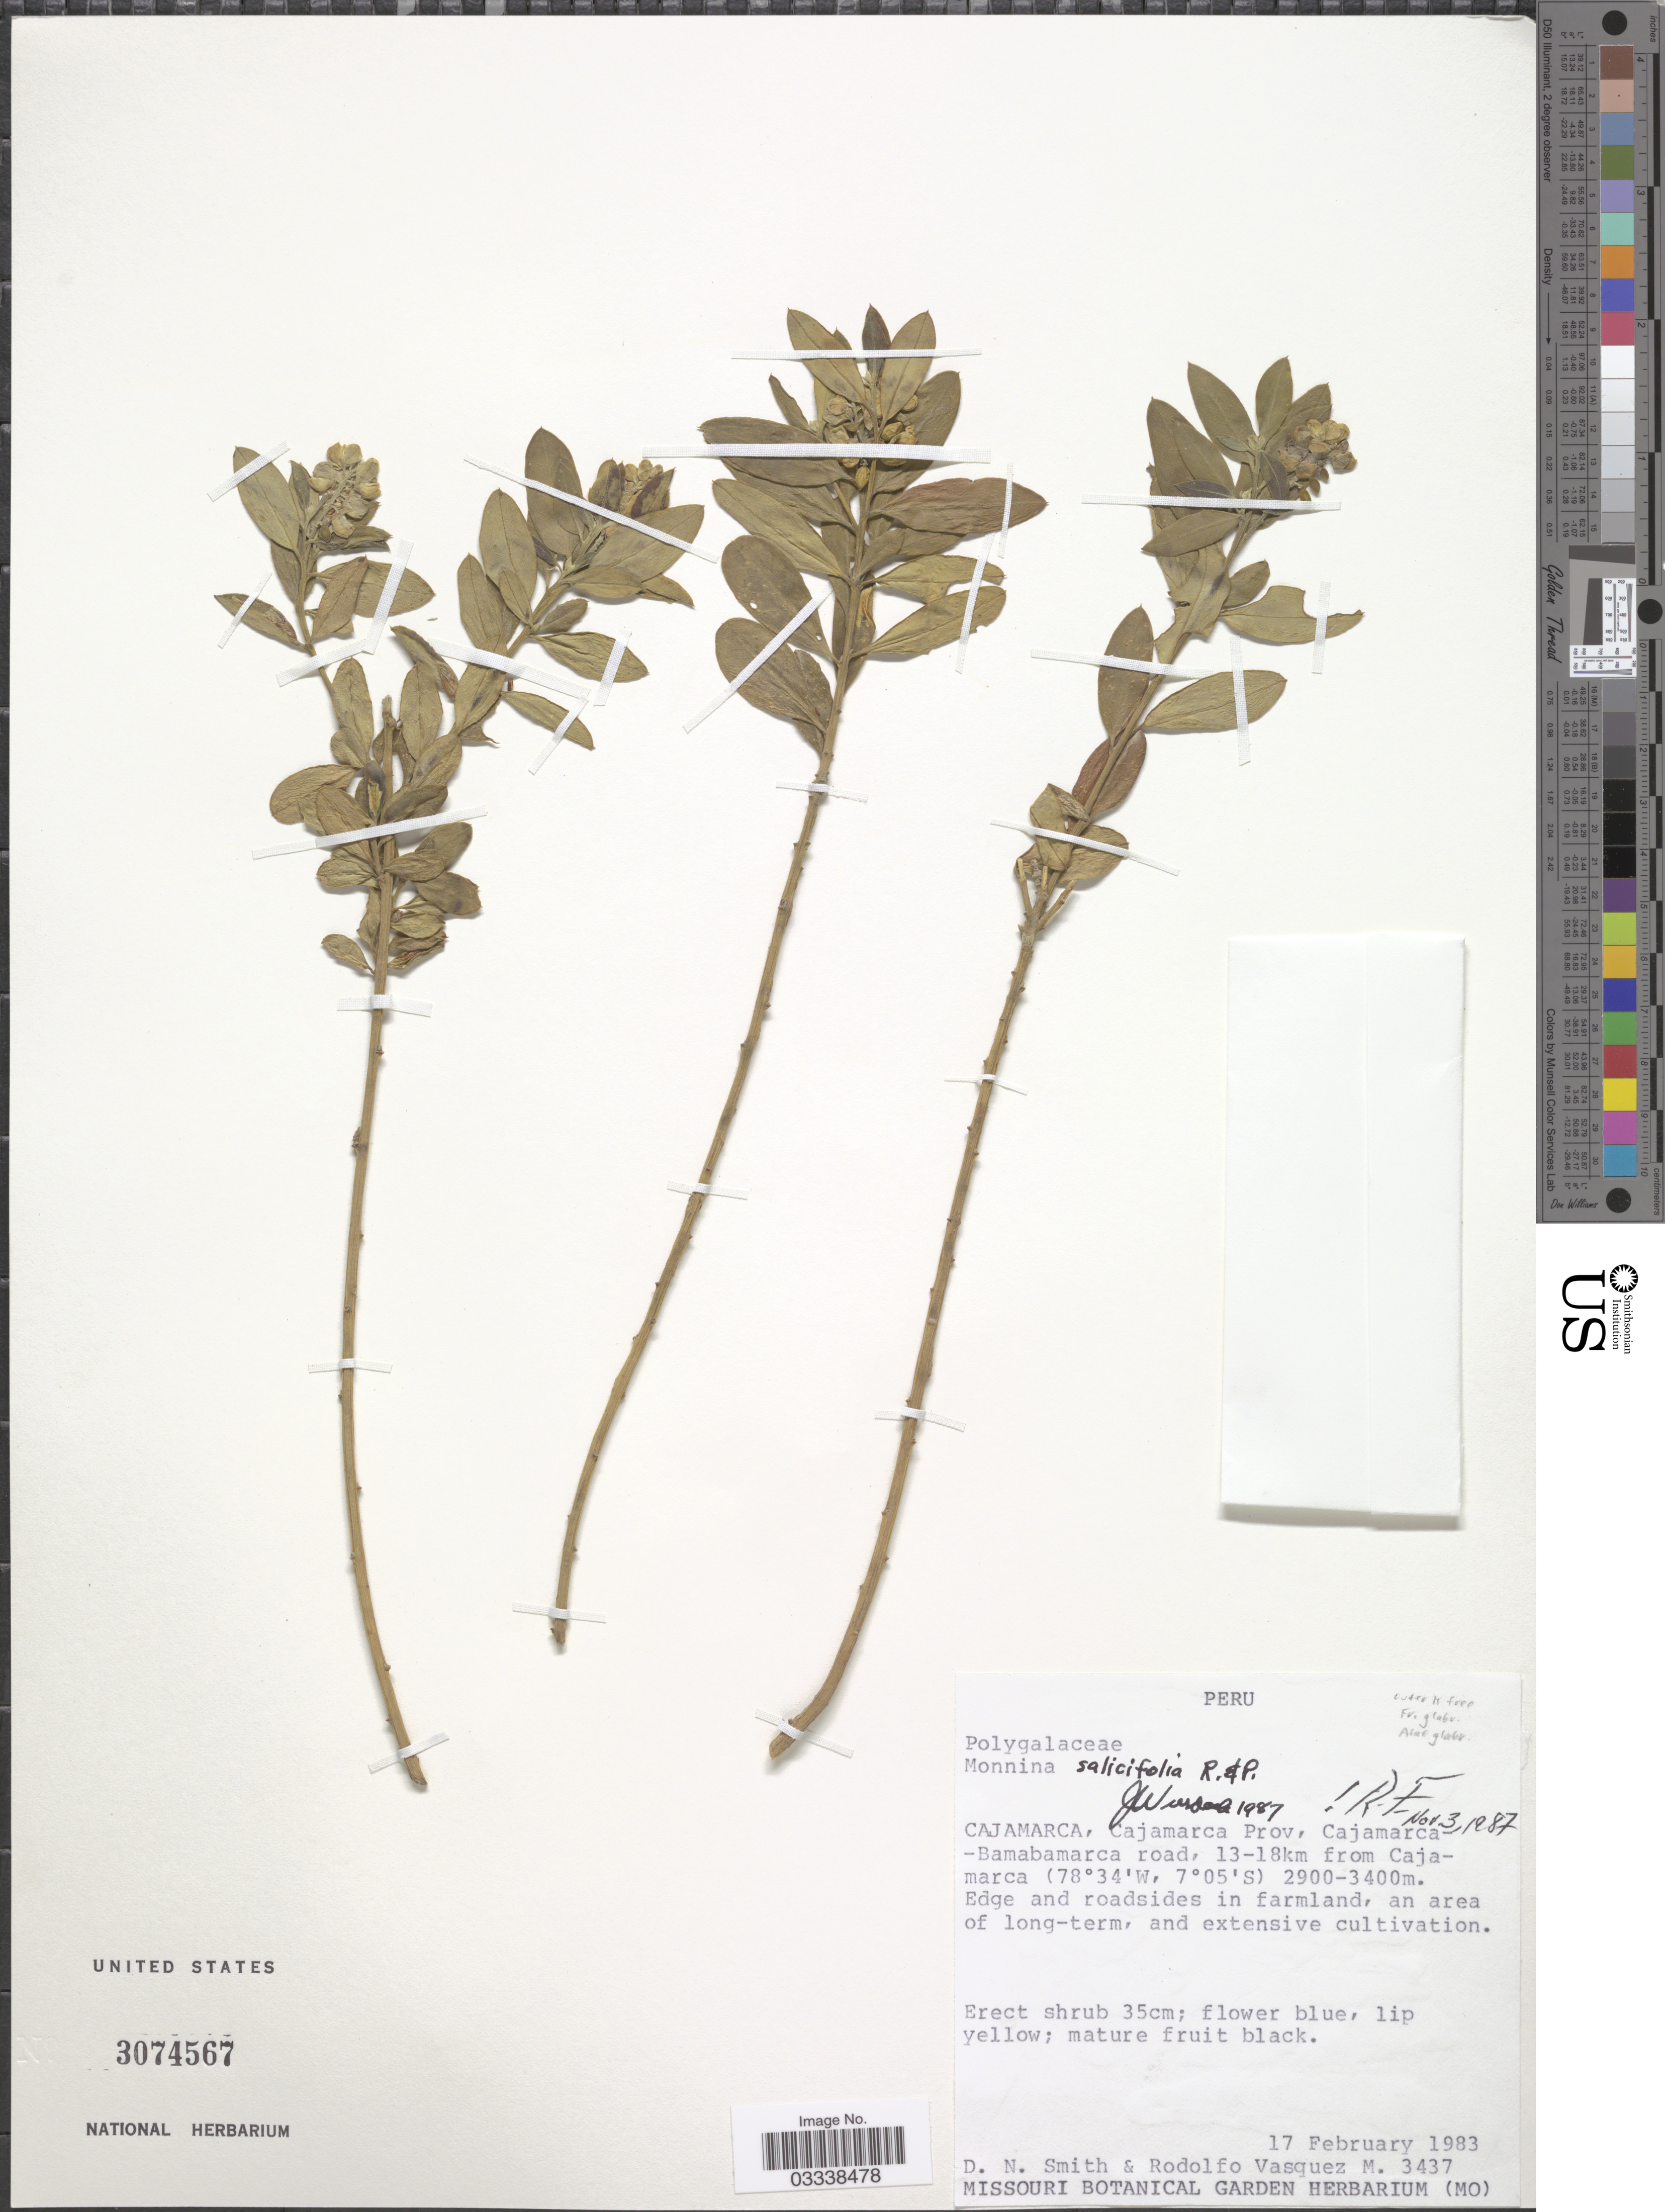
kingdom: Plantae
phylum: Tracheophyta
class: Magnoliopsida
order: Fabales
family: Polygalaceae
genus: Monnina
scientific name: Monnina salicifolia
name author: Ruiz & Pav.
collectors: D. Smith & R. Vásquez M.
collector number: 3437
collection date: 1983-02-17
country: Peru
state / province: Cajamarca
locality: Cajamarca Prov, Cajamarca-Bamabamarca road, 13-18km from Cajamarca.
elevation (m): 2900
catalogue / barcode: US 3074567